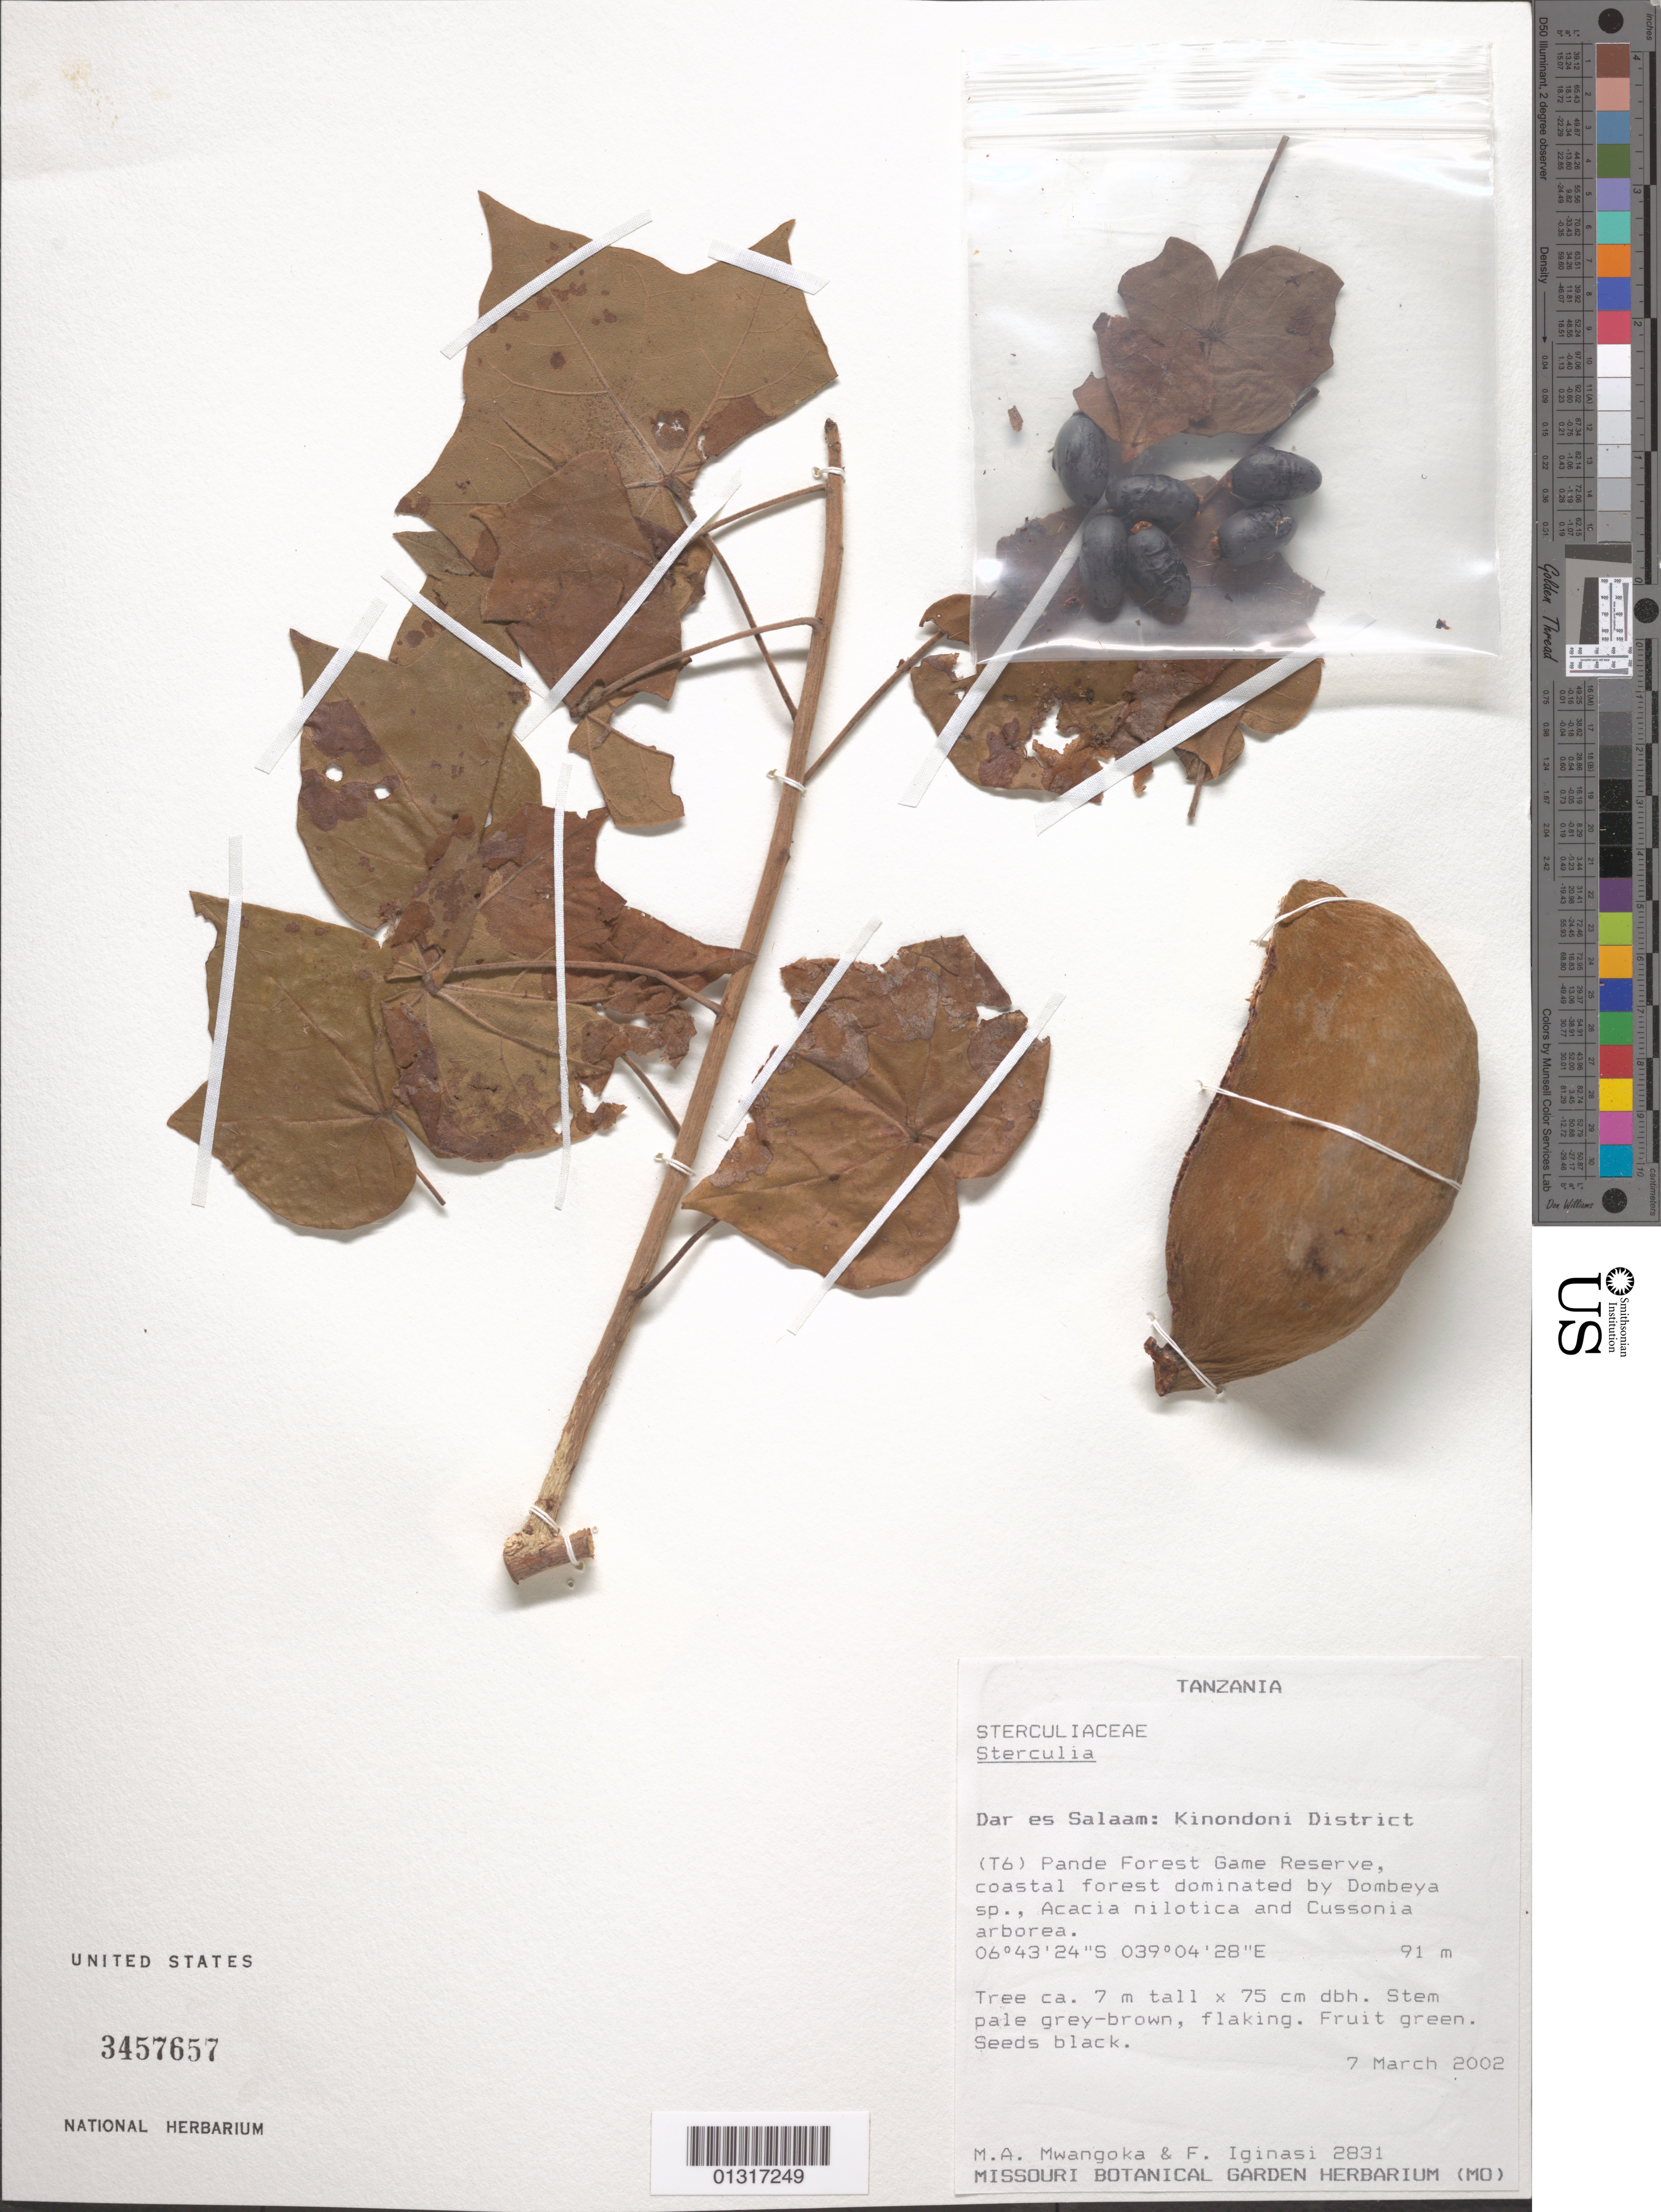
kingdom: Plantae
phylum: Tracheophyta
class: Magnoliopsida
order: Malvales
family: Malvaceae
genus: Sterculia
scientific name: Sterculia sp.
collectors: M. A. Mwangoka & F. Iginasi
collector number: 2831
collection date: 2002-03-07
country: Tanzania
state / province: Dar es Salaam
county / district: Kinondoni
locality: T6. Pande Forest Game Reservel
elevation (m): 91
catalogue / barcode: US 3457657